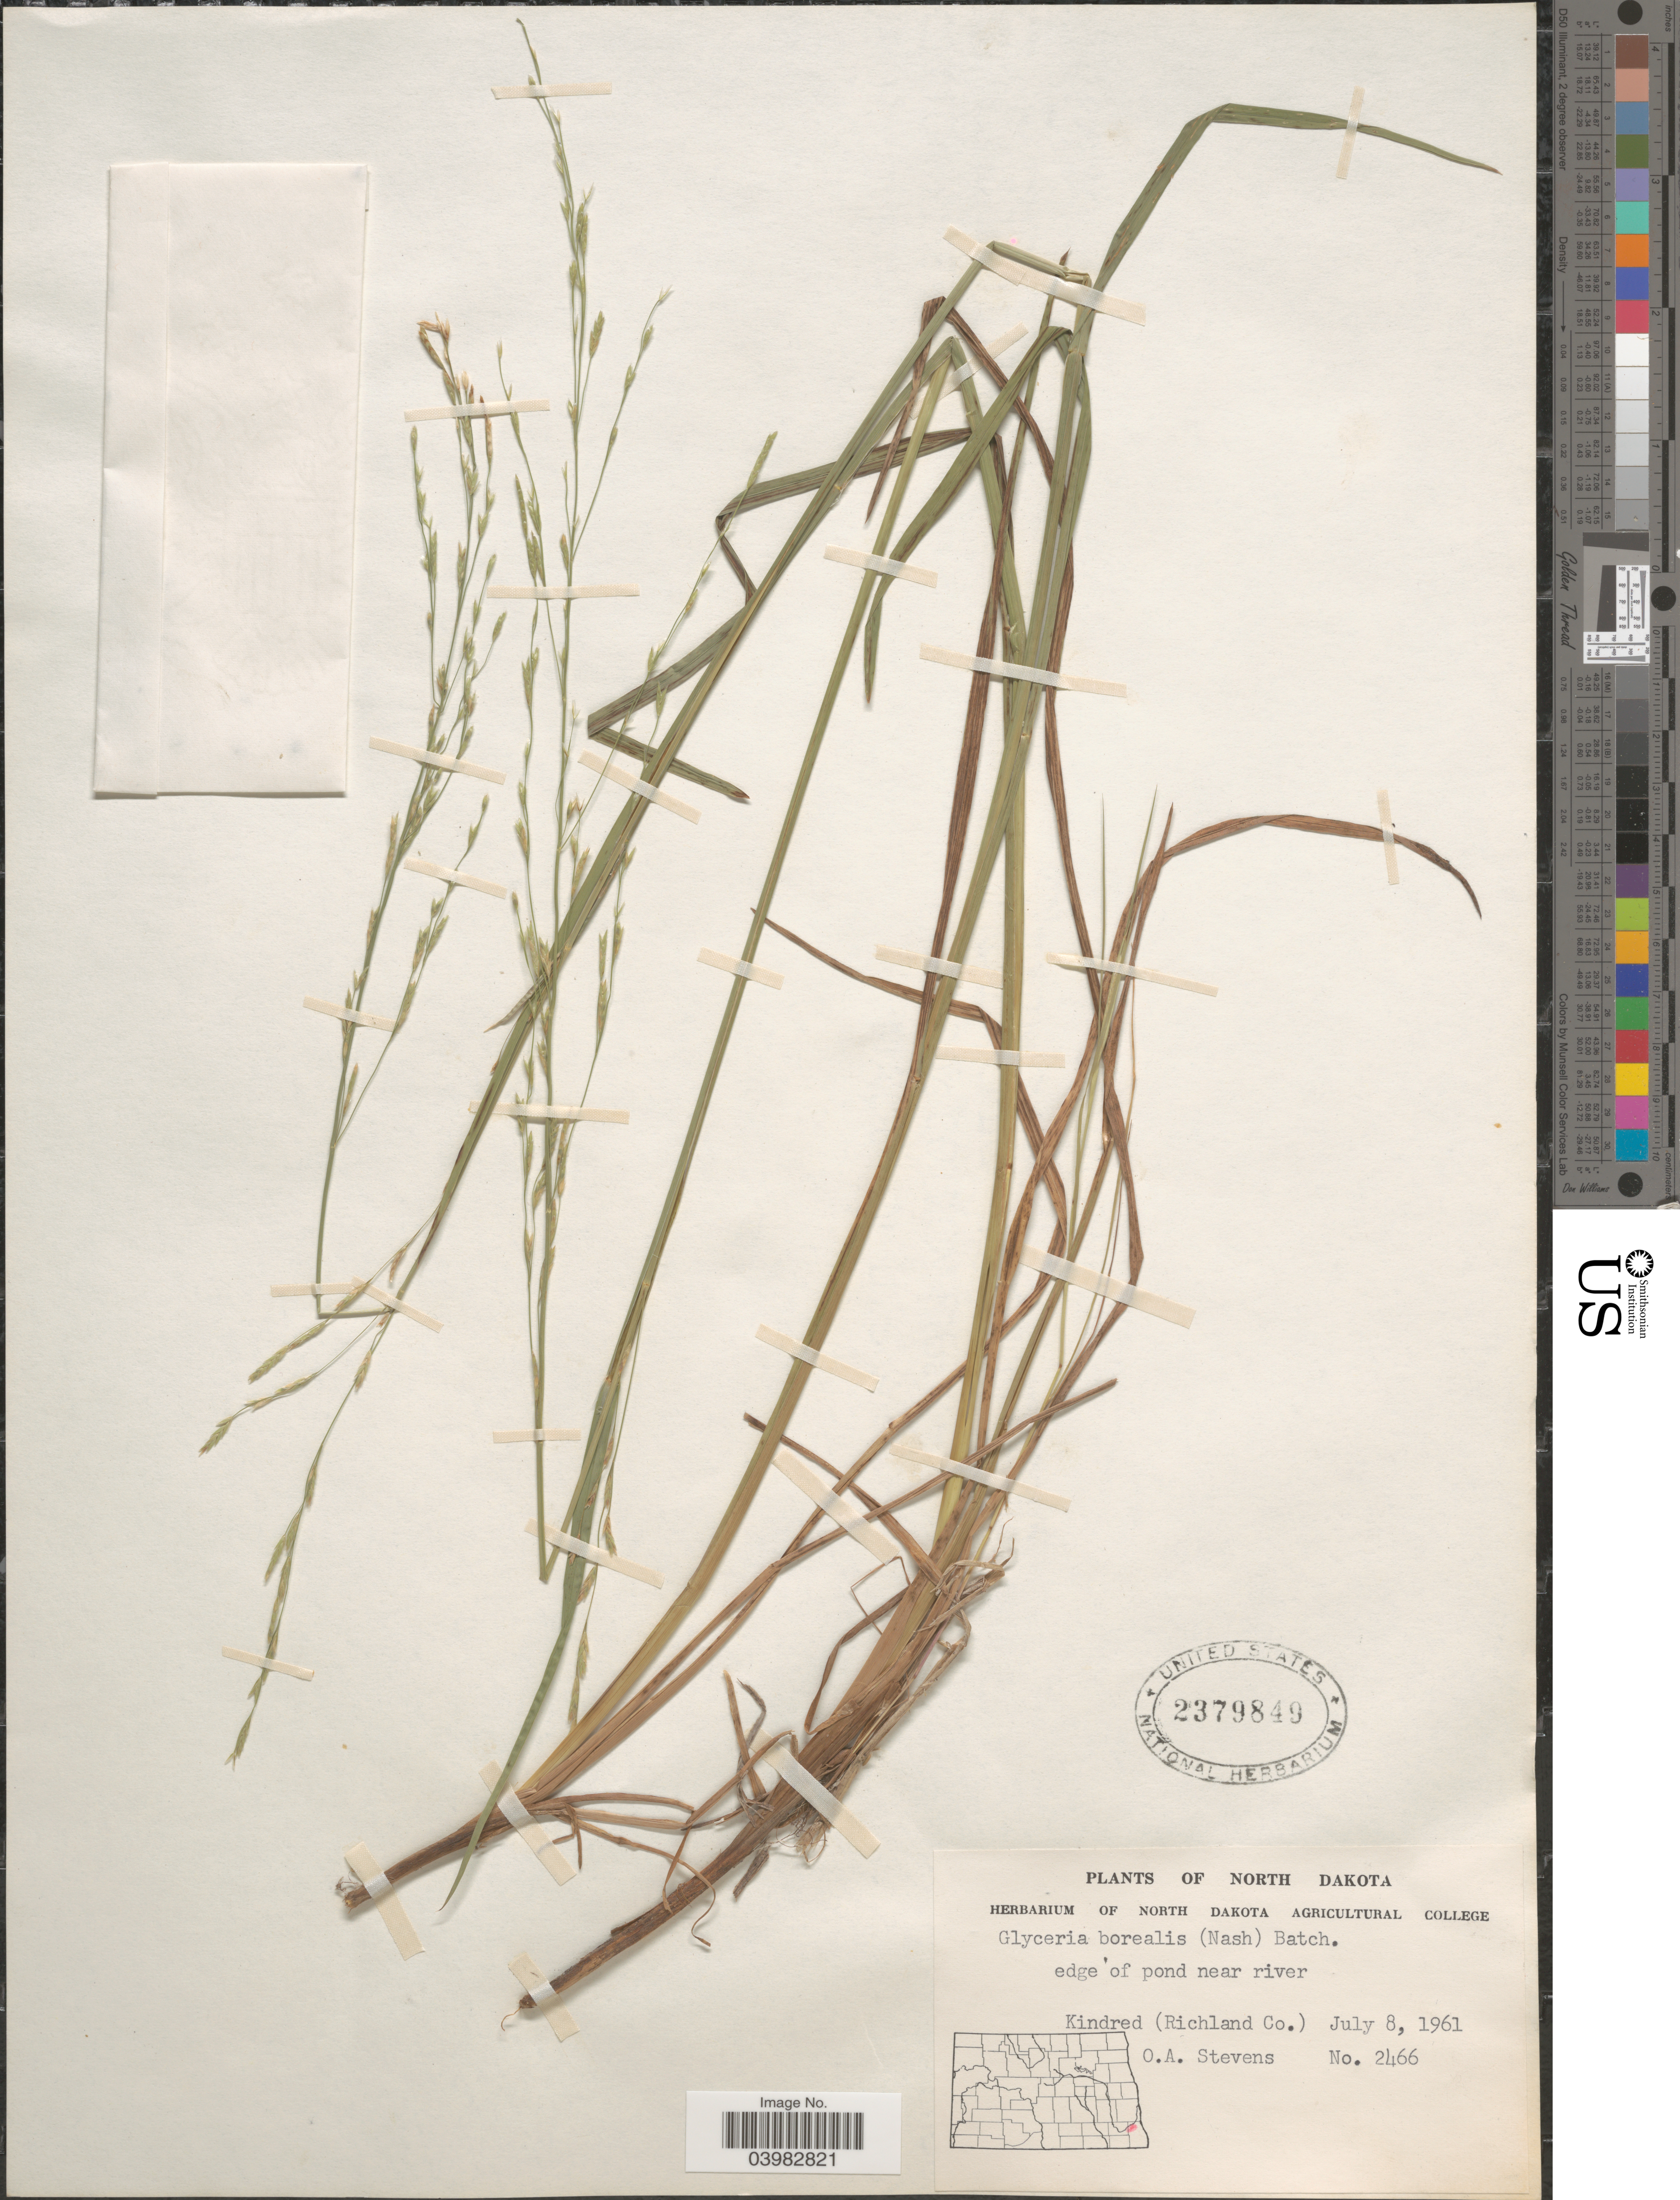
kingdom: Plantae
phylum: Tracheophyta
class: Liliopsida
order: Poales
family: Poaceae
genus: Glyceria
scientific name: Glyceria borealis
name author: (Nash) Batchelder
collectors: O. A. Stevens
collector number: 2466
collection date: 1961-07-08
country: United States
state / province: North Dakota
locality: Edge of pond near river. Kindred (Richland Co.).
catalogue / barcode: US 2379849